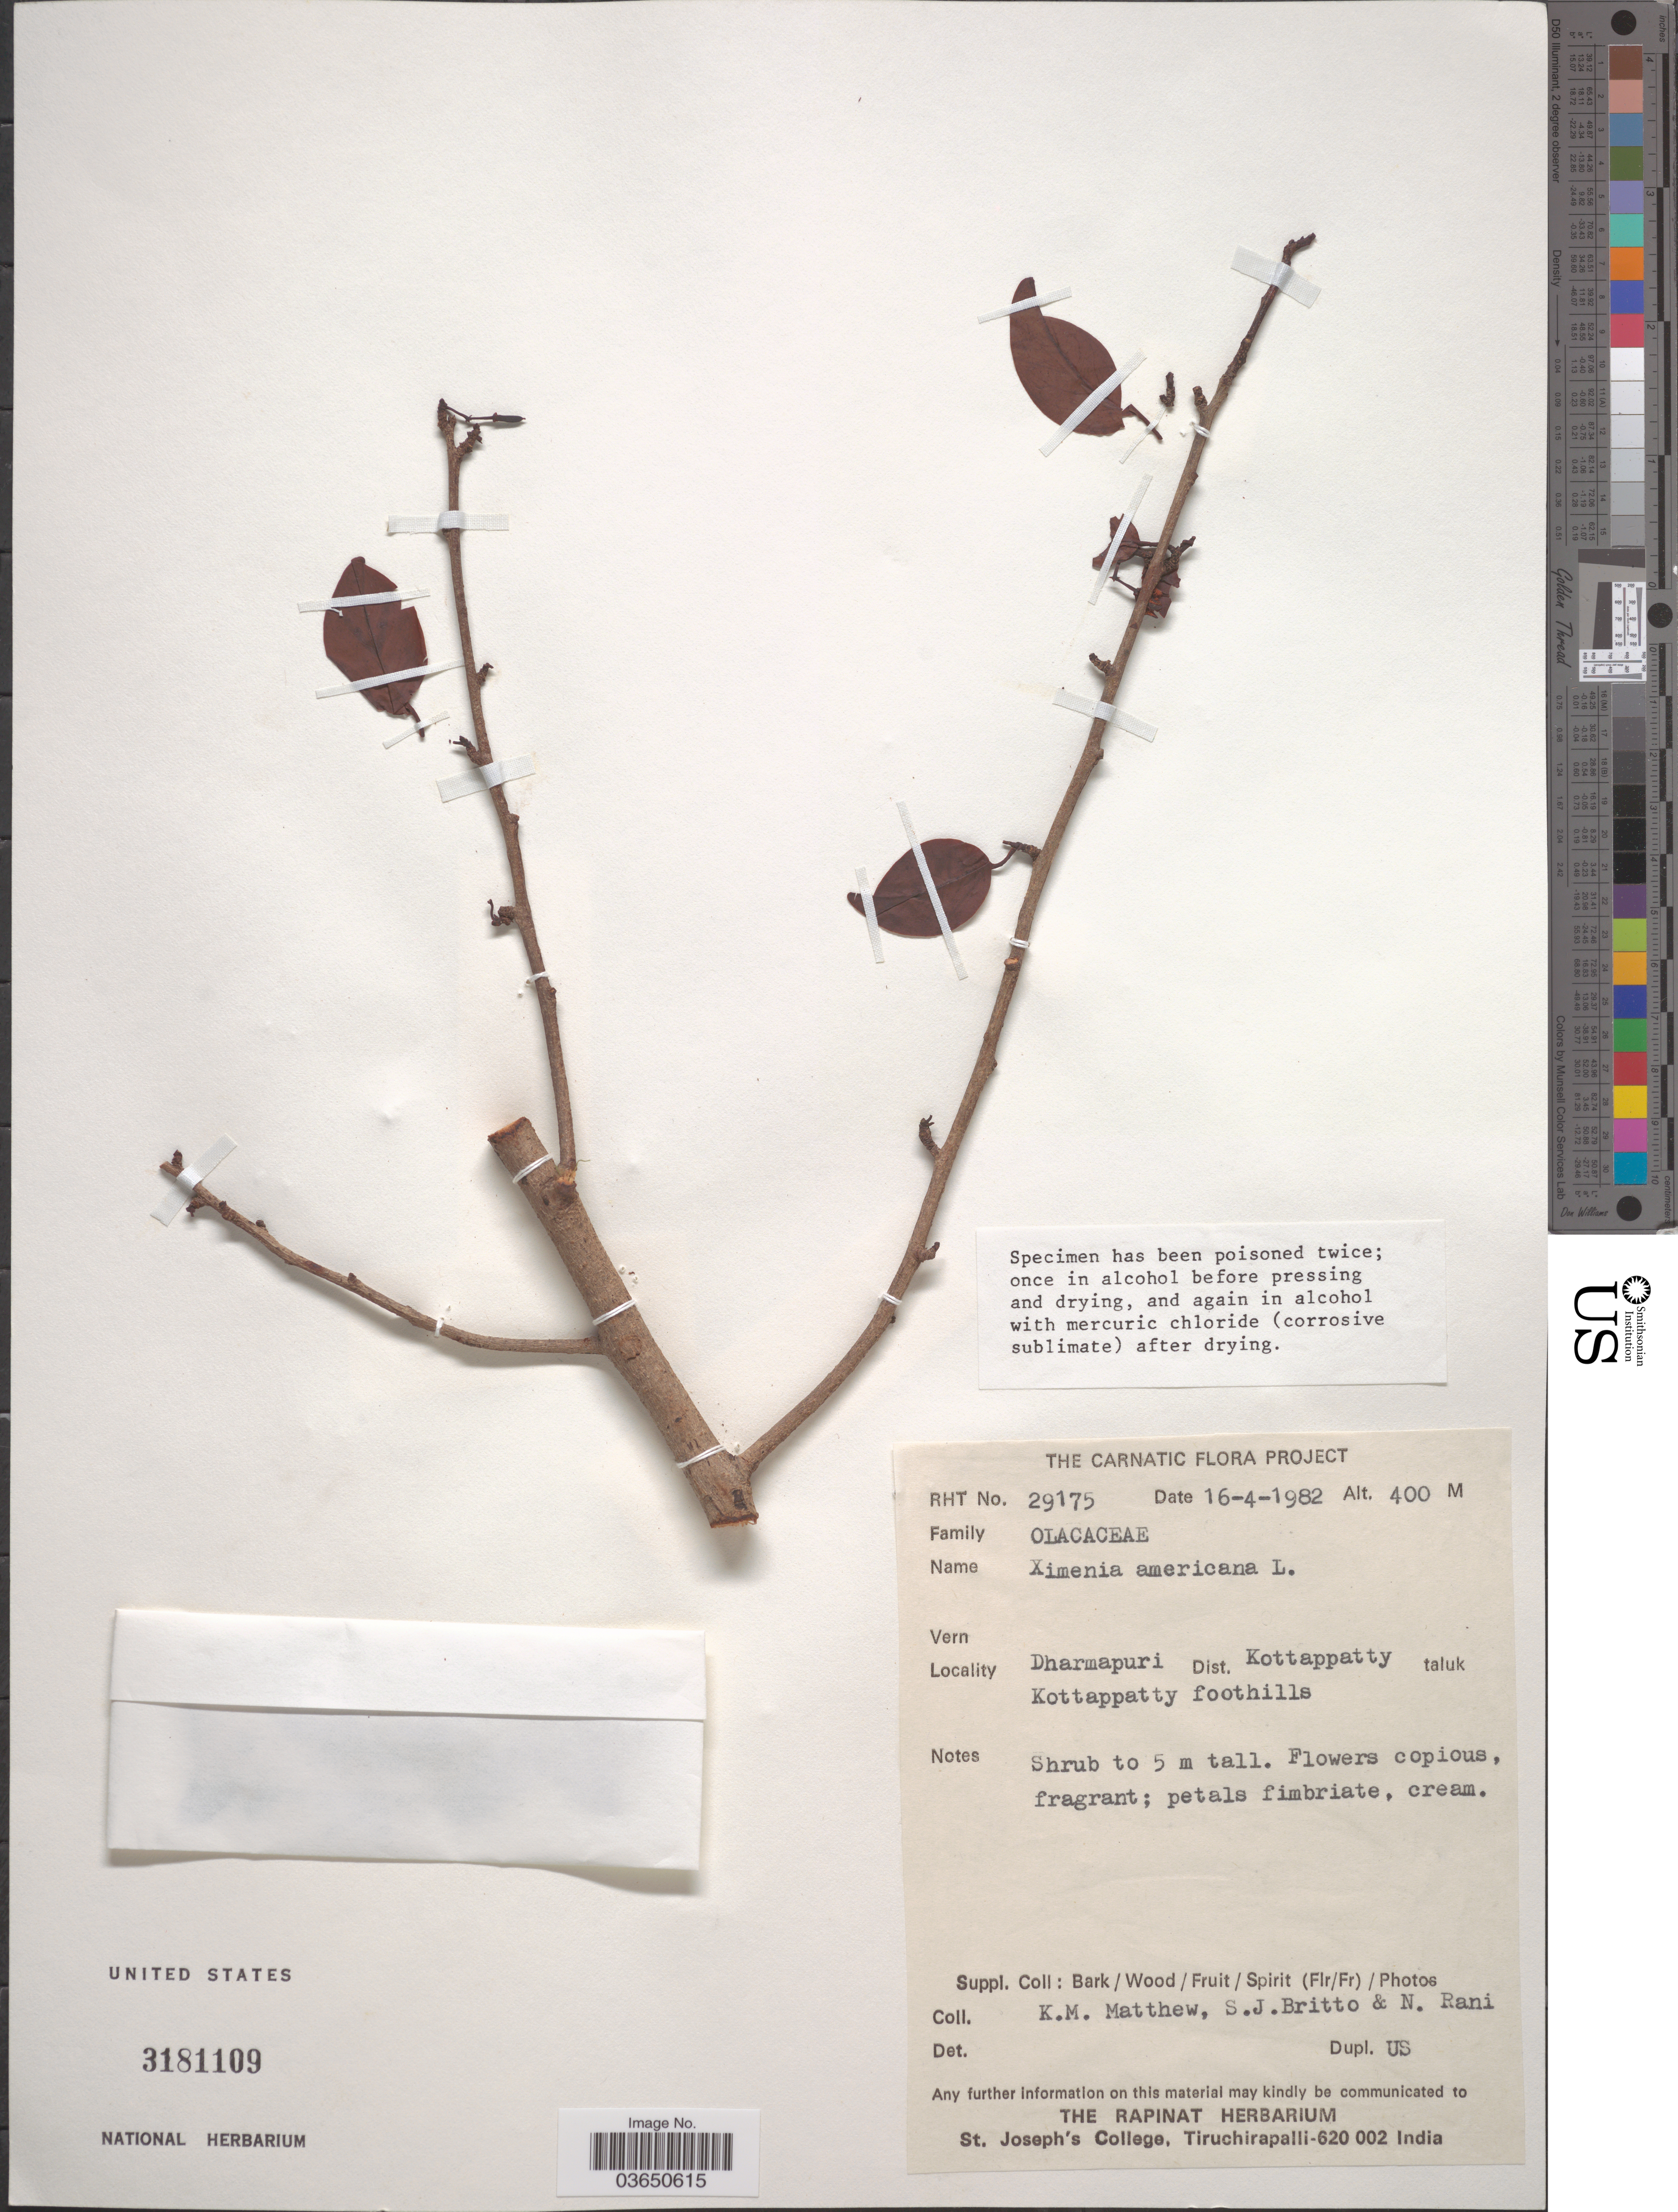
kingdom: Plantae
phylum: Tracheophyta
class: Magnoliopsida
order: Santalales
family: Ximeniaceae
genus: Ximenia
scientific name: Ximenia americana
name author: L.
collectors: K. M. Matthew, S. J. Britto & N. Rani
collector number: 29175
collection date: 1982-04-16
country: India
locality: Dharmapuri. Dist. Kottapatty taluk. Kottapatty foothills.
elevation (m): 400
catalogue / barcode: US 3181109